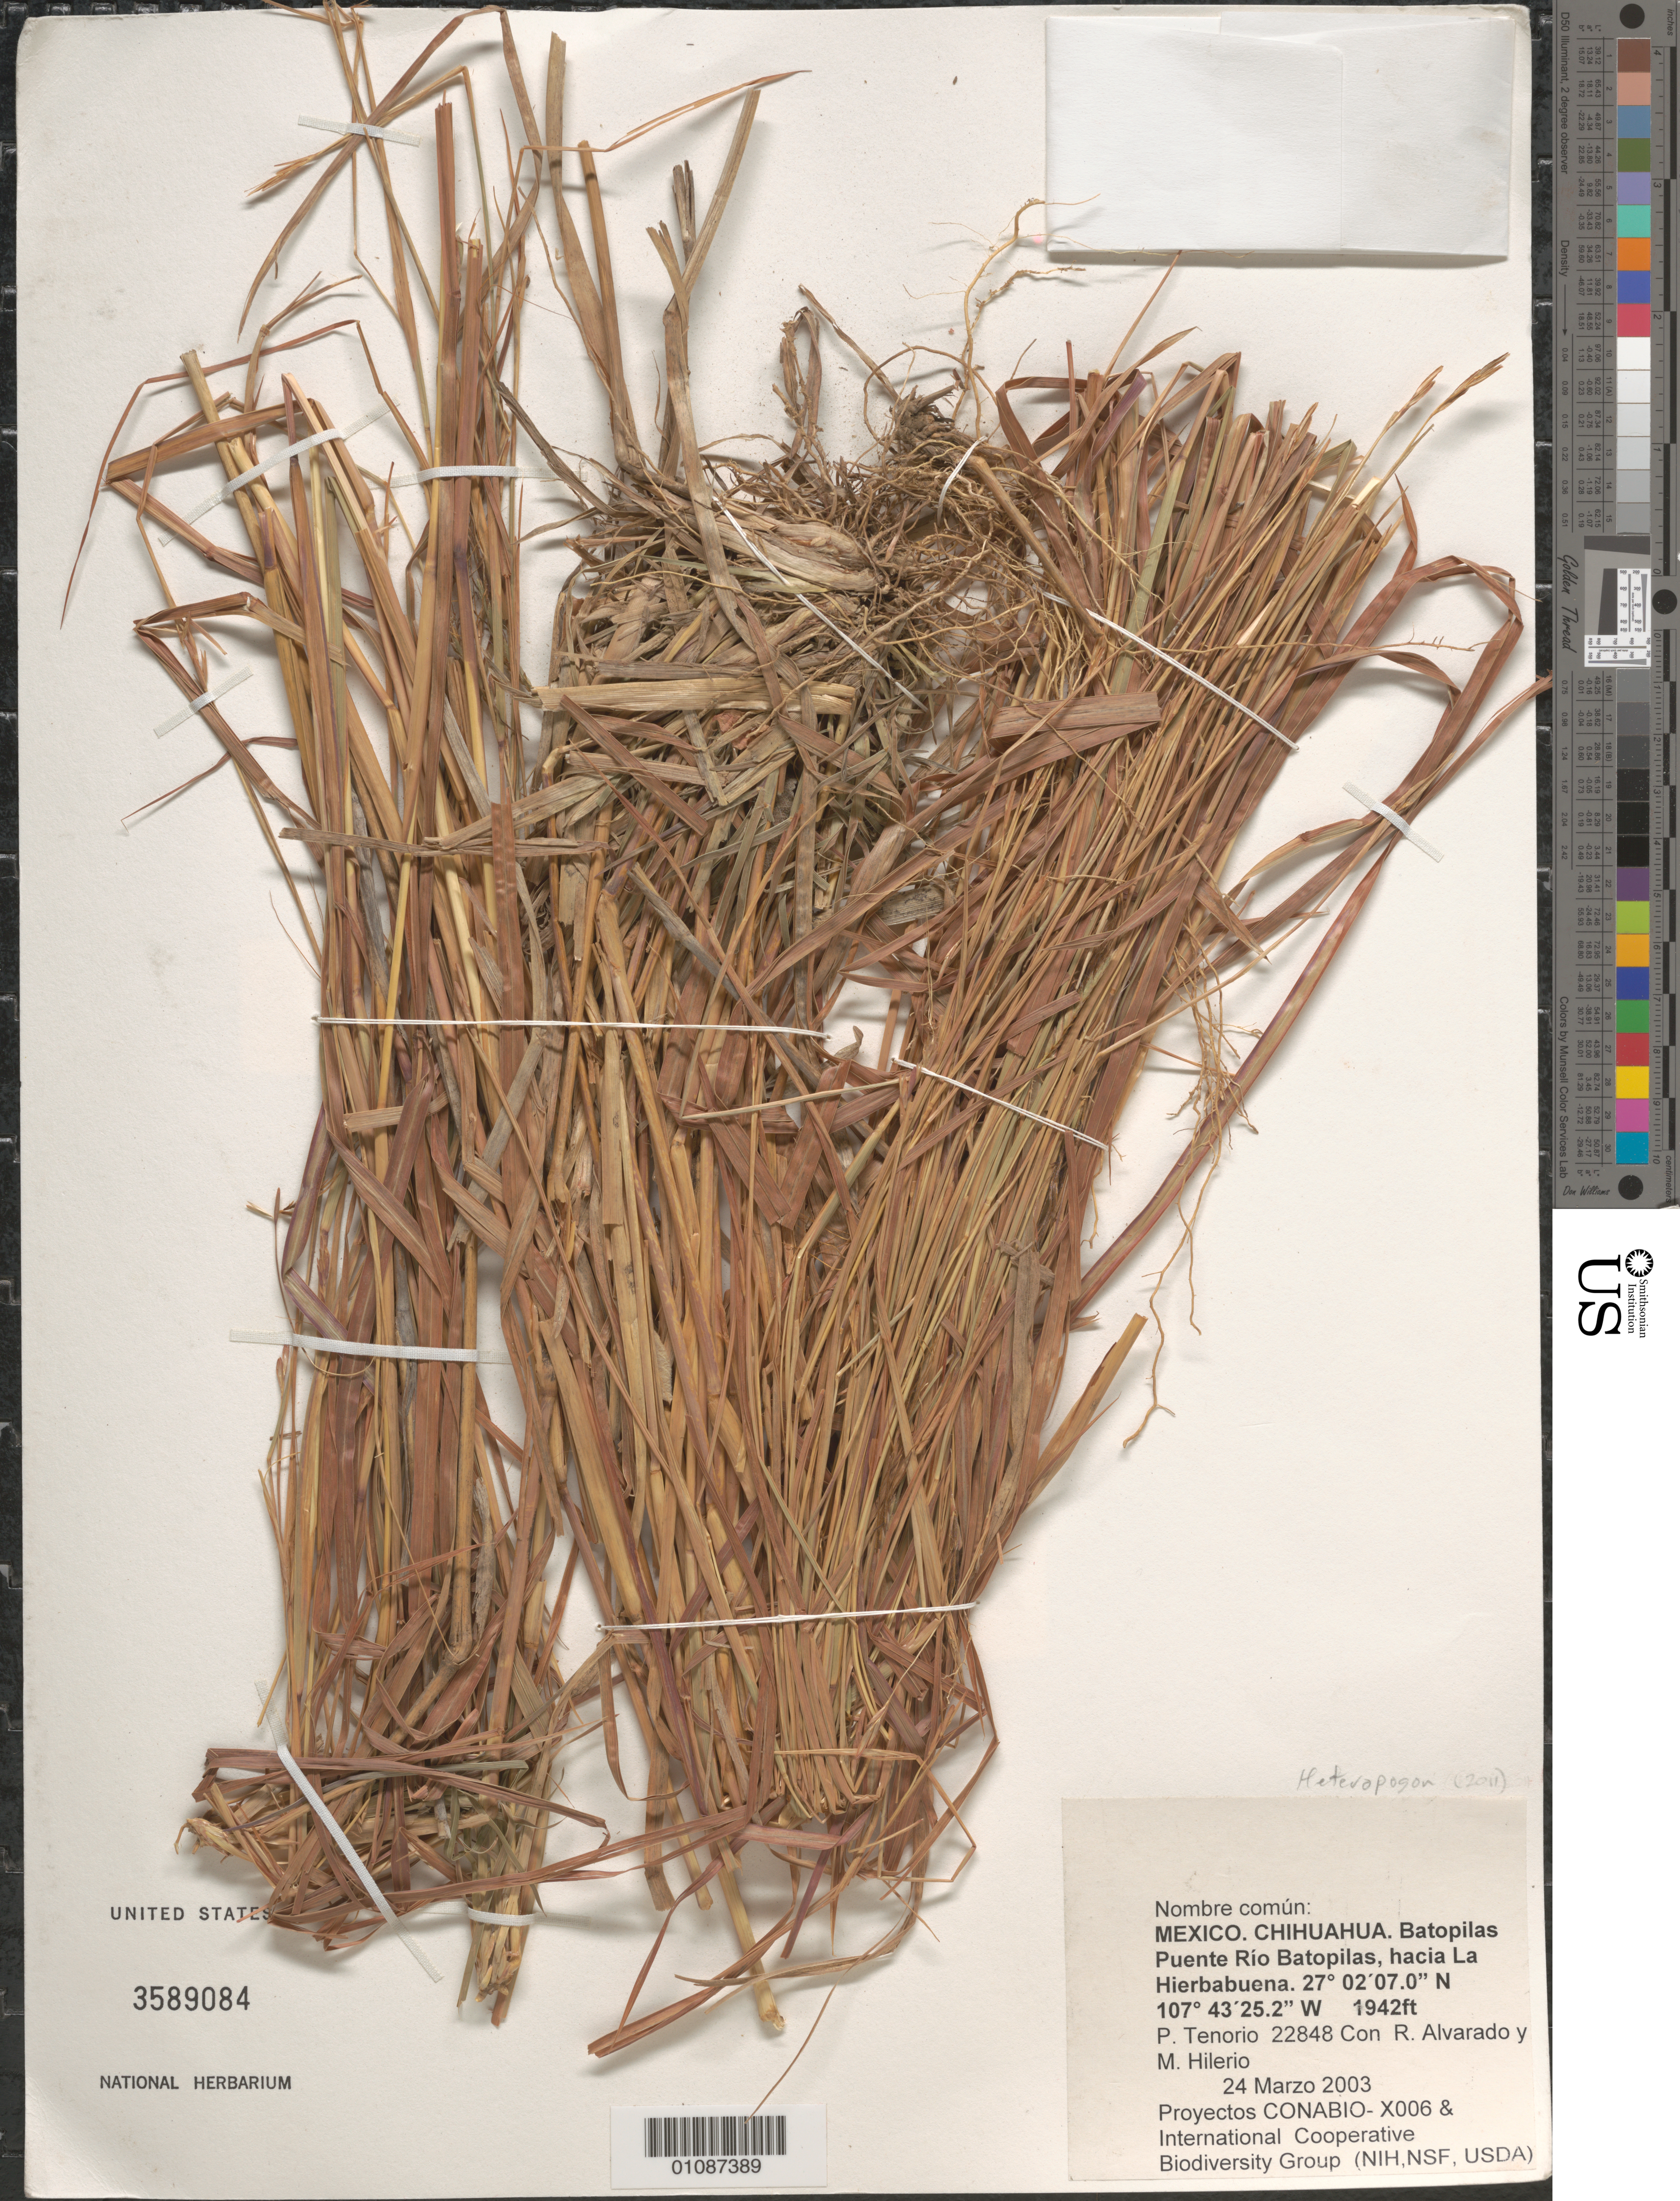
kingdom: Plantae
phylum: Tracheophyta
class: Liliopsida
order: Poales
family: Poaceae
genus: Heteropogon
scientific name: Heteropogon sp.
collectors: P. Tenorio L., R. Alvarado & M. Hilerio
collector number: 22848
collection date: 2003-03-24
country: Mexico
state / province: Chihuahua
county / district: Batopilas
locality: Puente Rio Batopilas, hacia La Hierbabuena.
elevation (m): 592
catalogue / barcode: US 3589084